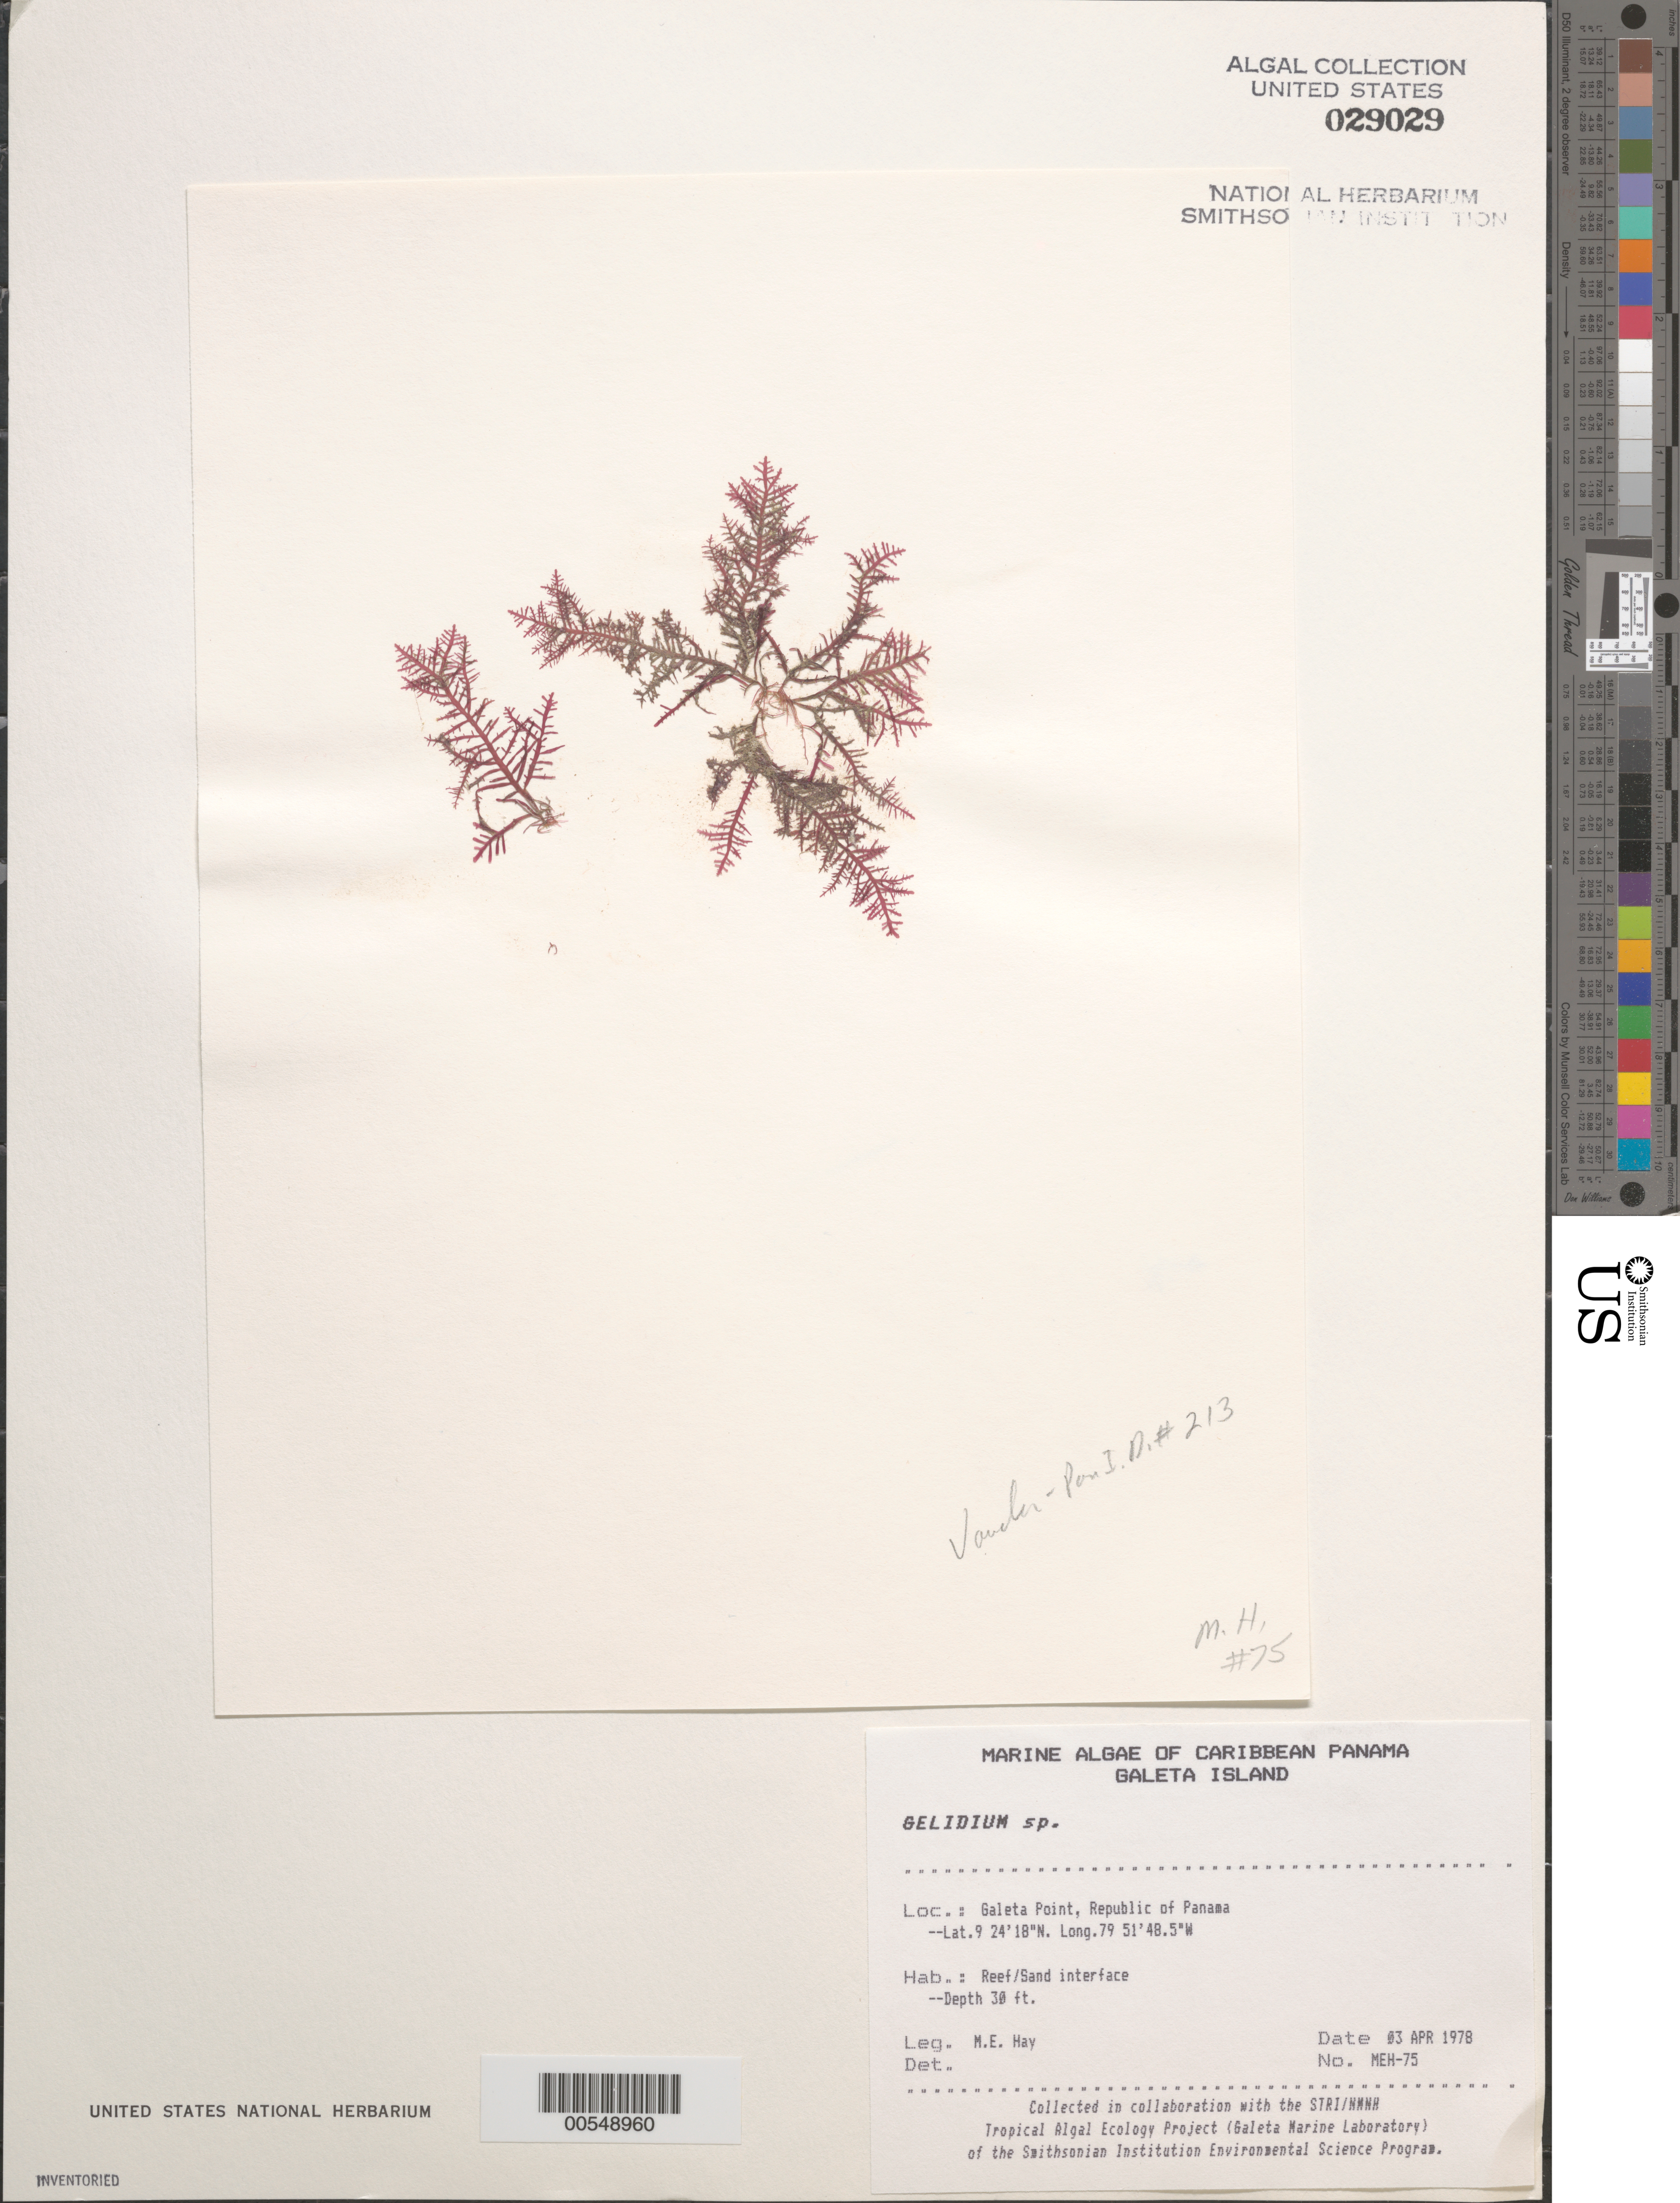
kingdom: Plantae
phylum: Rhodophyta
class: Florideophyceae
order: Gelidiales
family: Gelidiaceae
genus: Gelidium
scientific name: Gelidium sp.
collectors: M. E. Hay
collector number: MEH-75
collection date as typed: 03 Apr 1978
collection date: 1978-04-03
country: Panama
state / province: Colón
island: Galeta Island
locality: Galeta Point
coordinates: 9 24' 18" N, 79 51' 48.5" W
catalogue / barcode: US 29029